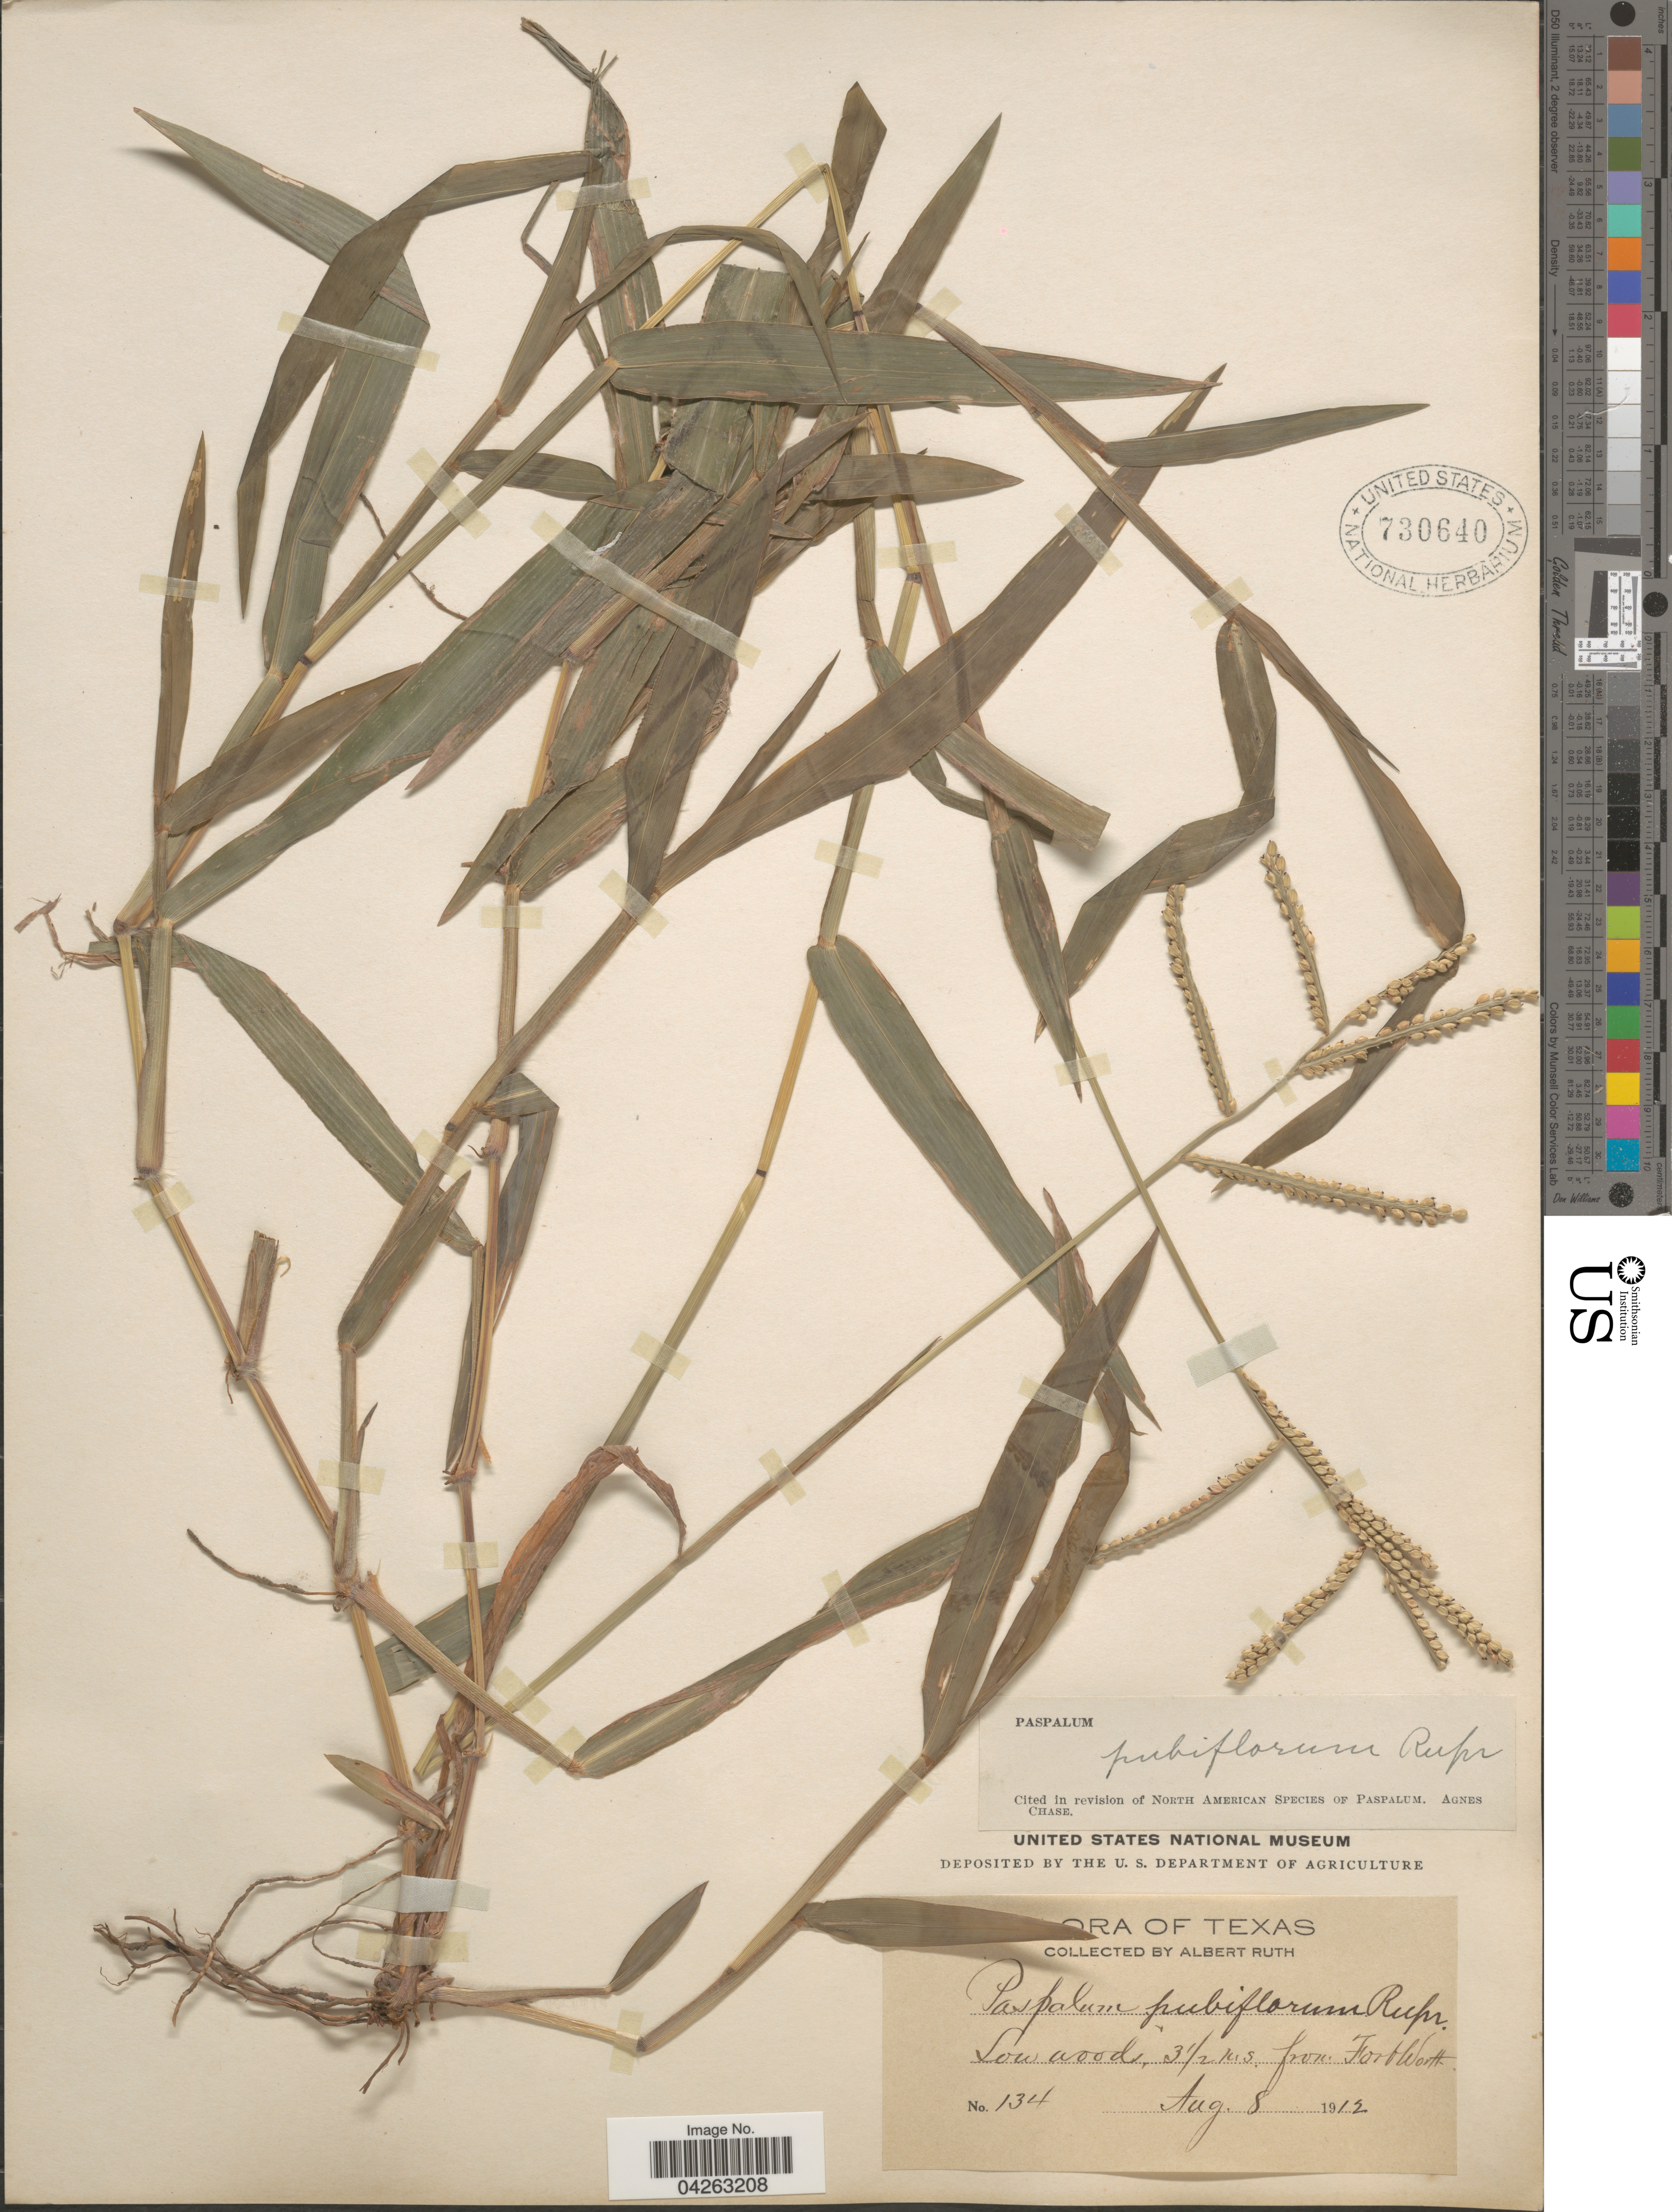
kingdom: Plantae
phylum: Tracheophyta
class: Liliopsida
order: Poales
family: Poaceae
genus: Paspalum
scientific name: Paspalum pubiflorum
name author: Rupr. ex E. Fourn.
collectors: A. Ruth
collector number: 134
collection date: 1912-08-08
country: United States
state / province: Texas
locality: Low woods, 3½ ms from Fort Worth.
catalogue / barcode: US 730640